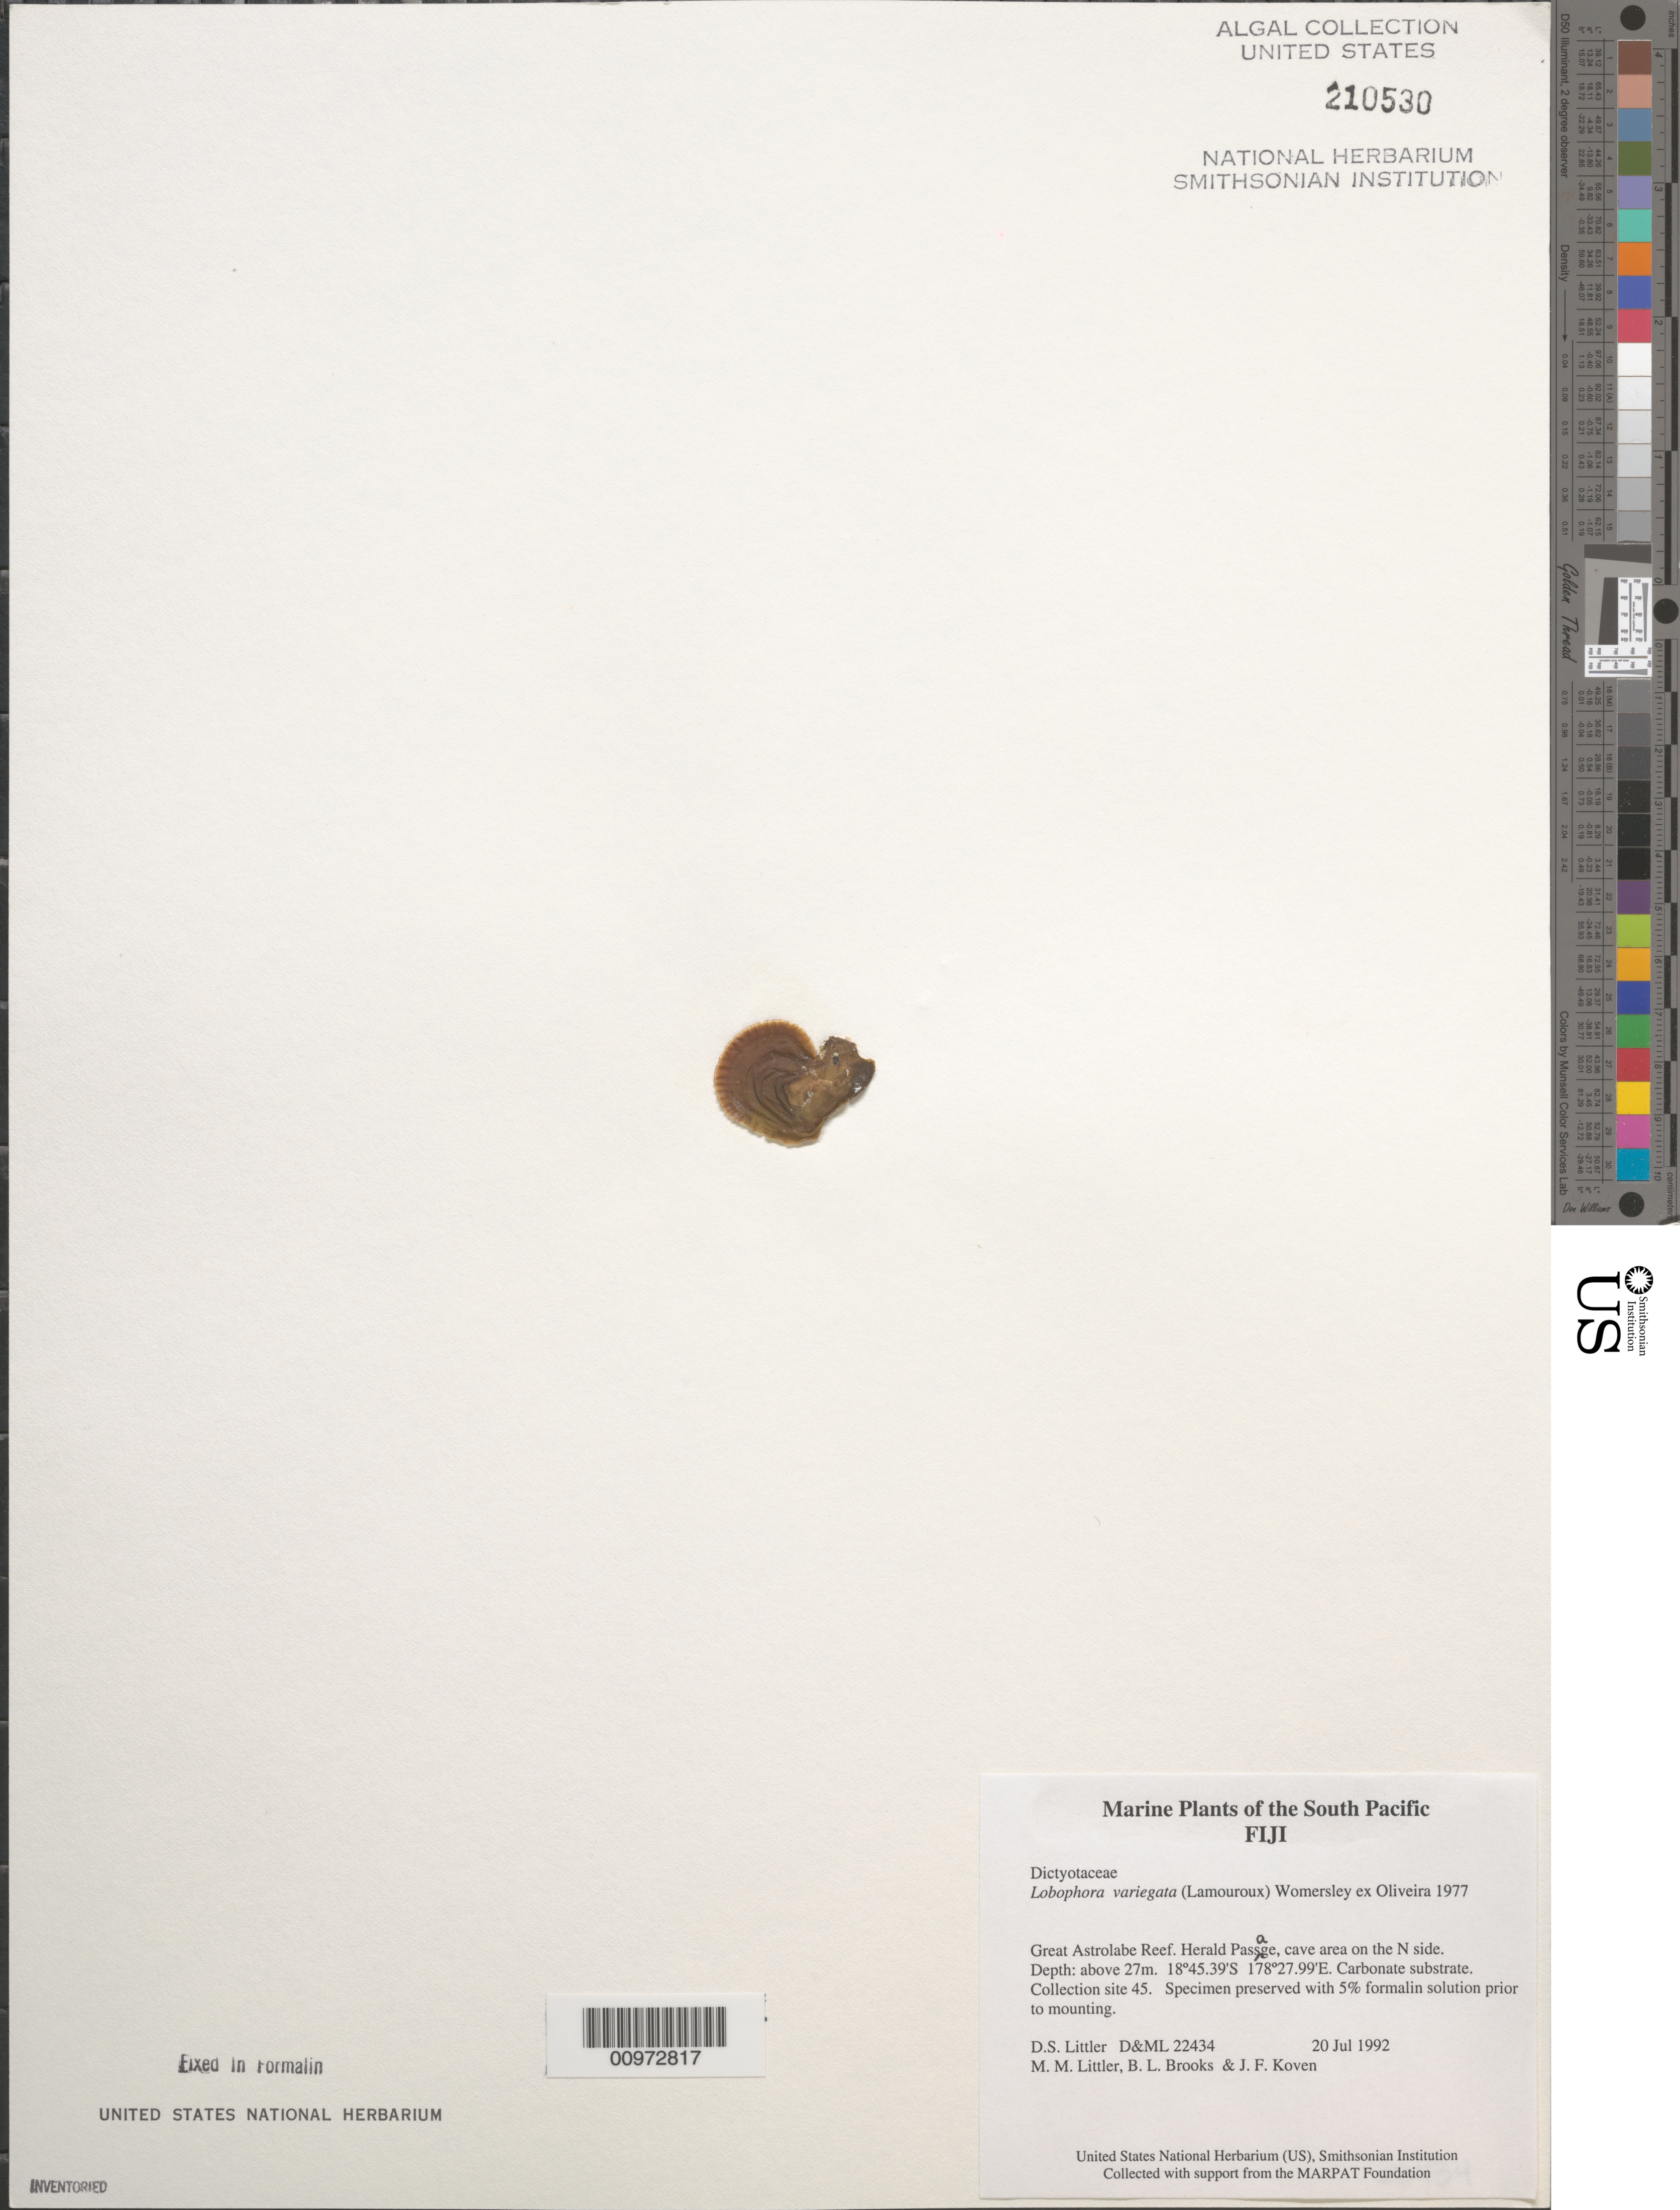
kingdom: Chromista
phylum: Ochrophyta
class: Phaeophyceae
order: Dictyotales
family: Dictyotaceae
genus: Lobophora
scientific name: Lobophora variegata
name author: (J.V.Lamouroux) Womersley & E.C. Oliveira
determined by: Brooks, B. L., (BOT), Smithsonian Institution - National Museum of Natural History (UNITED STATES)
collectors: D. S. Littler, M. M. Littler, B. Brooks & J. Koven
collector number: D&ML 22434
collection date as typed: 20 Jul 1992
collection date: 1992-07-20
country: Fiji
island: Great Astrolabe Reef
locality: Great Astrolabe Reef, cave area on north side of Herald Passage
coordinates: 18 45.39'S, 178 27.99'E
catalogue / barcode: US 210530